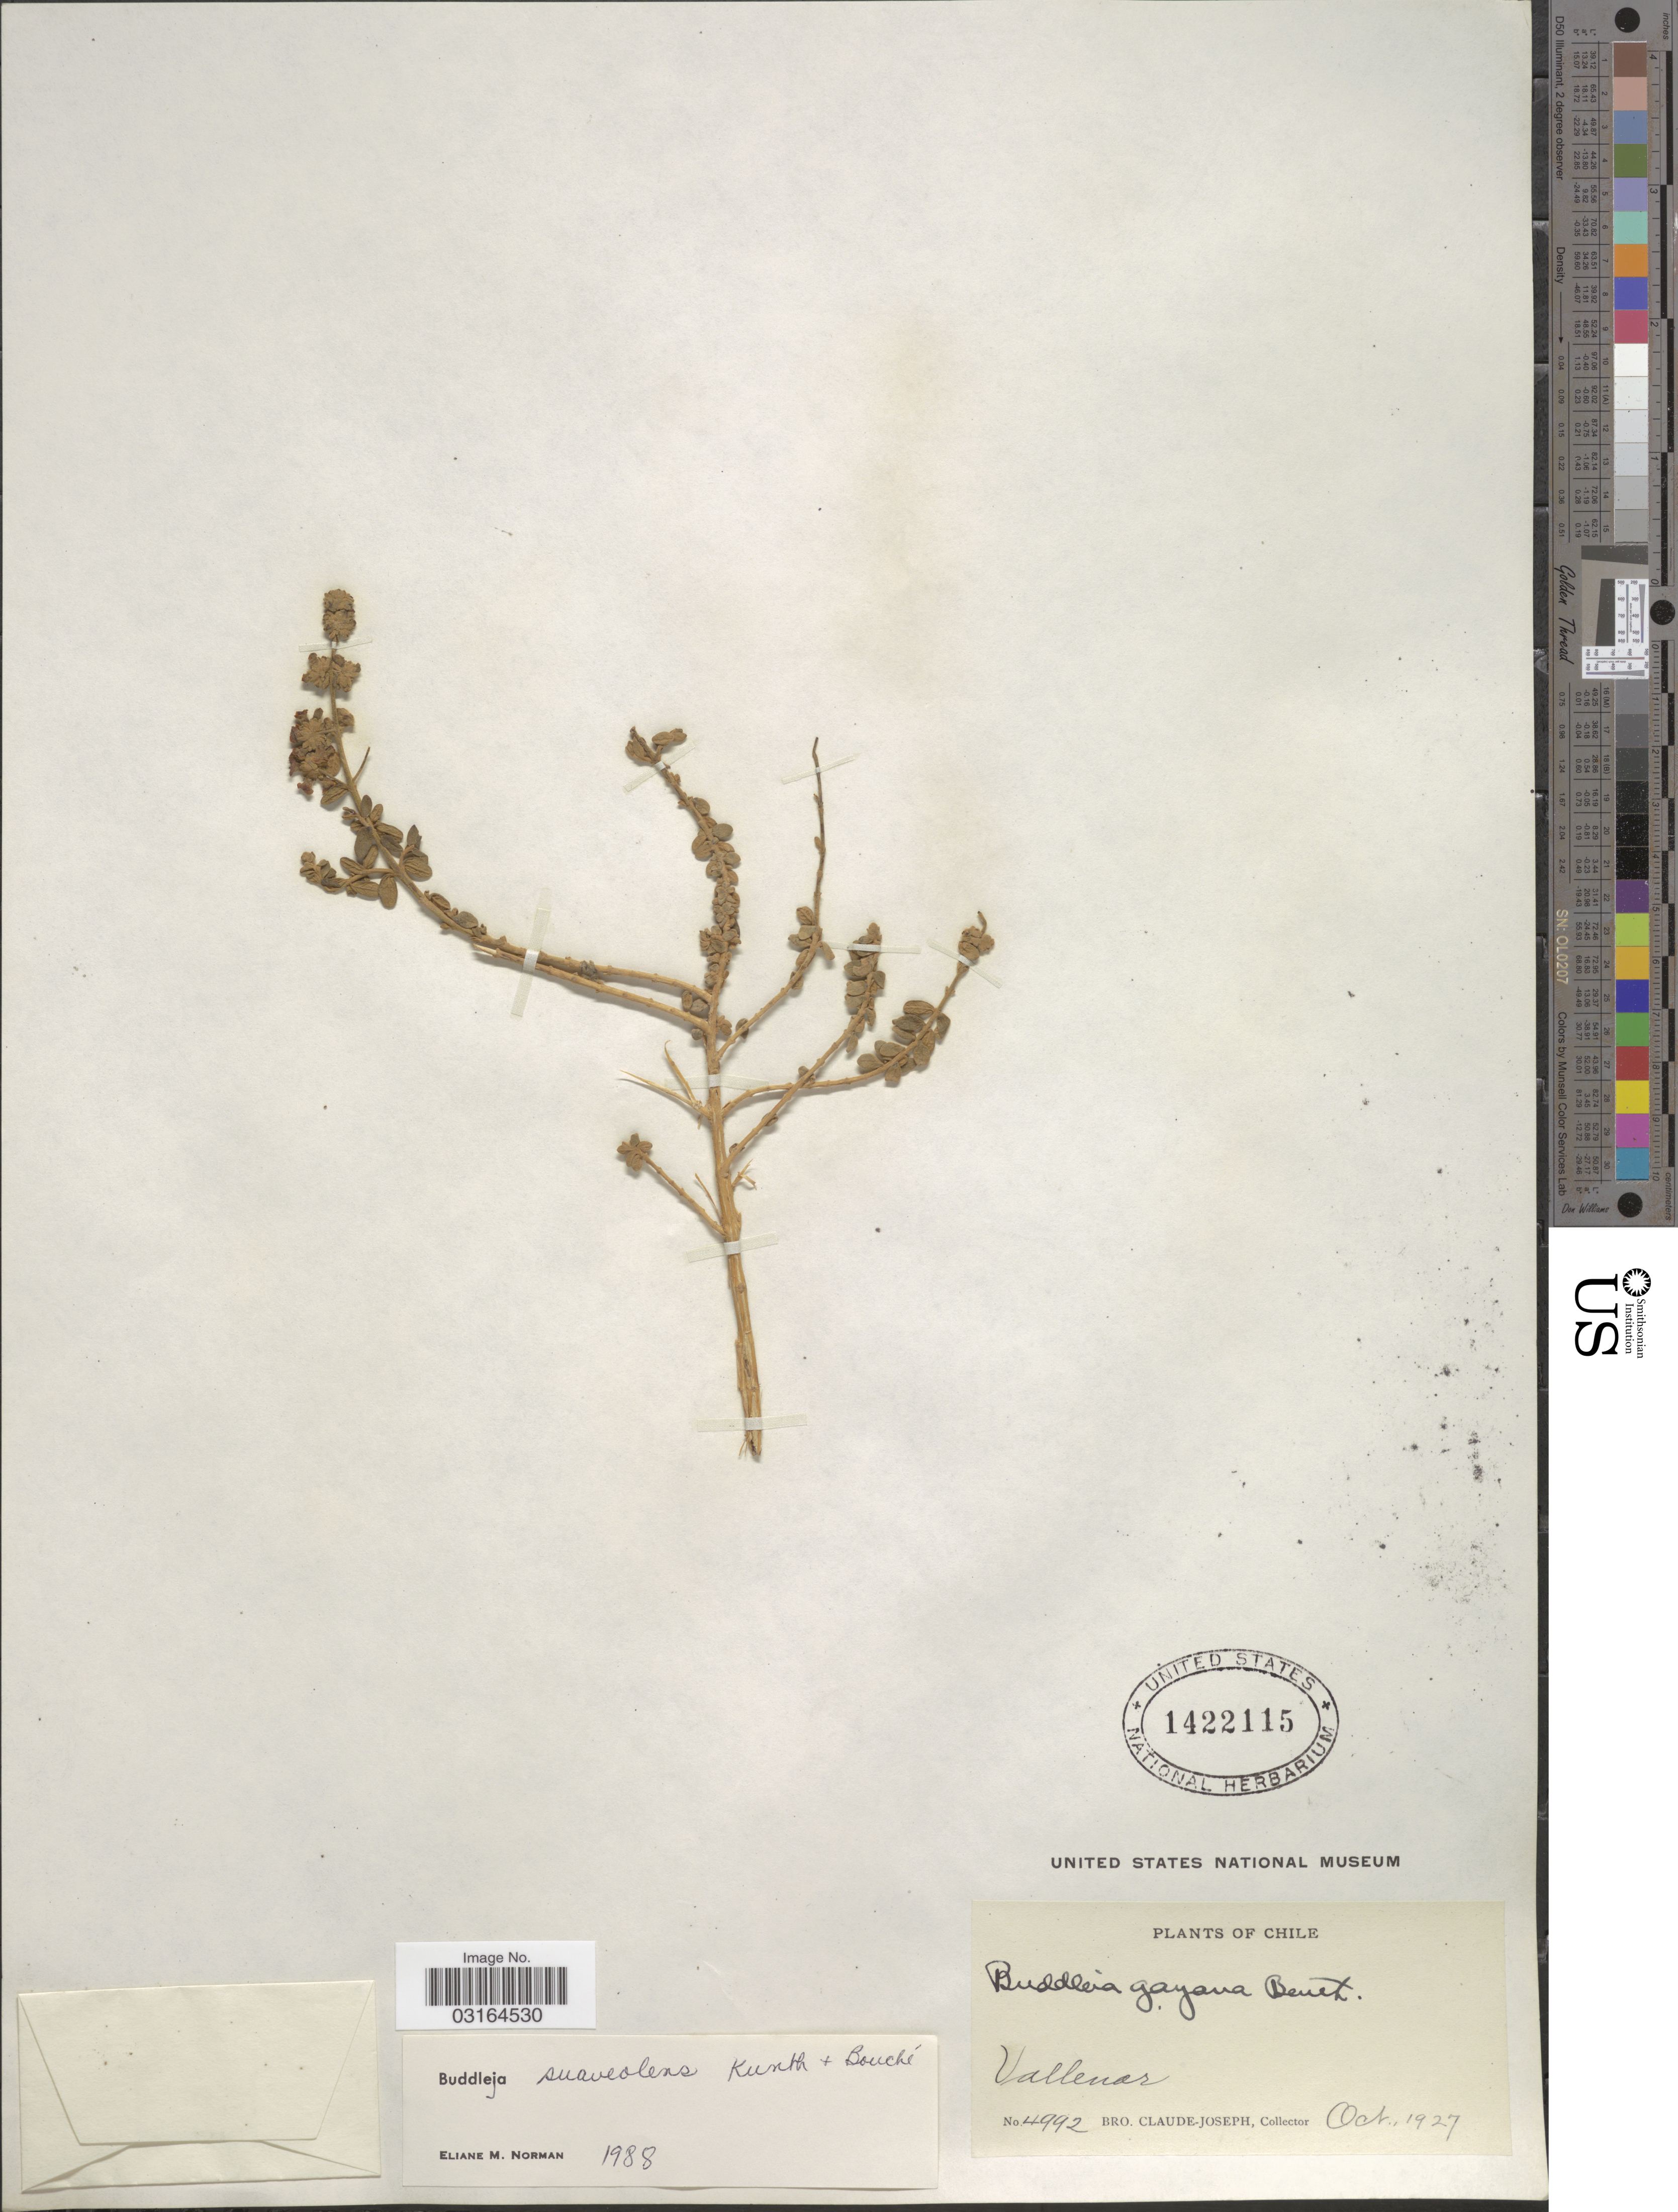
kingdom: Plantae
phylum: Tracheophyta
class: Magnoliopsida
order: Lamiales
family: Scrophulariaceae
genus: Buddleja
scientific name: Buddleja suaveolens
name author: Kunth & C.D. Bouché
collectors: Bro. Claude-Joseph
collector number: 4992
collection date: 1927-10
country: Chile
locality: Vallenar.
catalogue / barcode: US 1422115